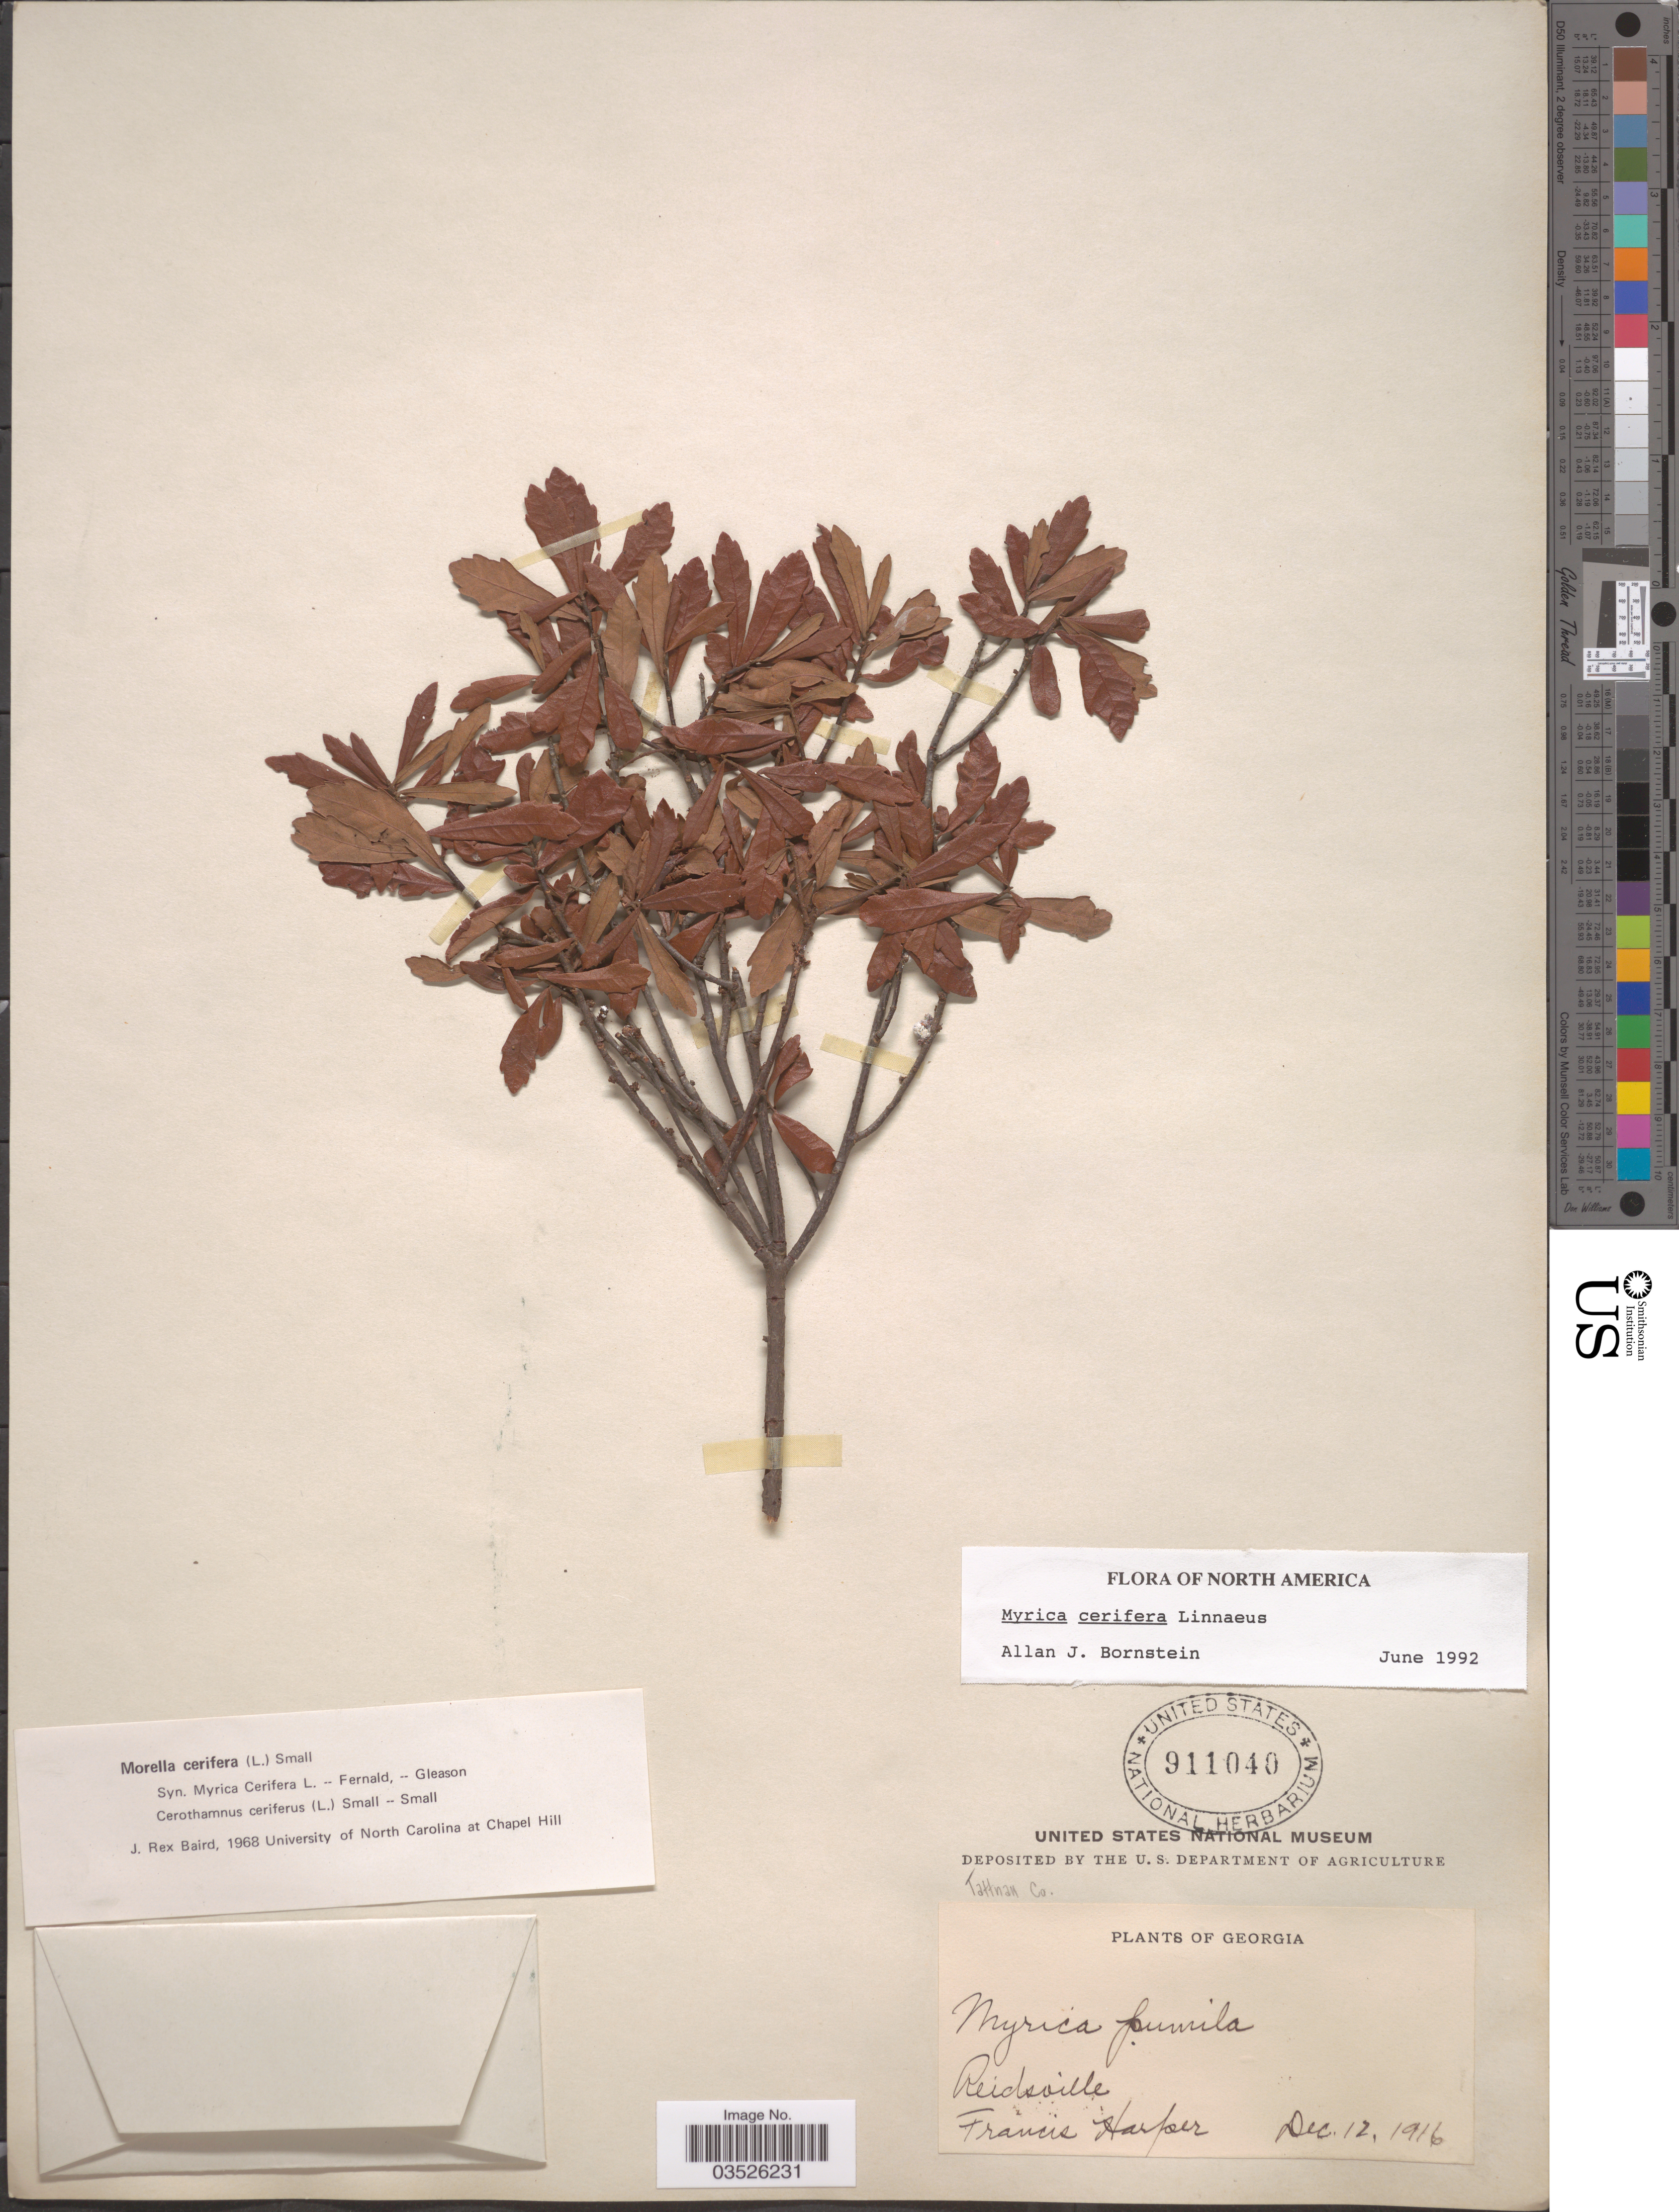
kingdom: Plantae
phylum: Tracheophyta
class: Magnoliopsida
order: Fagales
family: Myricaceae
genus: Morella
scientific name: Morella cerifera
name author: (L.) Small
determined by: Baird, James Rex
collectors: F. Harper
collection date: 1916-12-12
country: United States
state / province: Georgia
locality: Reidsville. Tattnan Co.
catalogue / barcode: US 911040